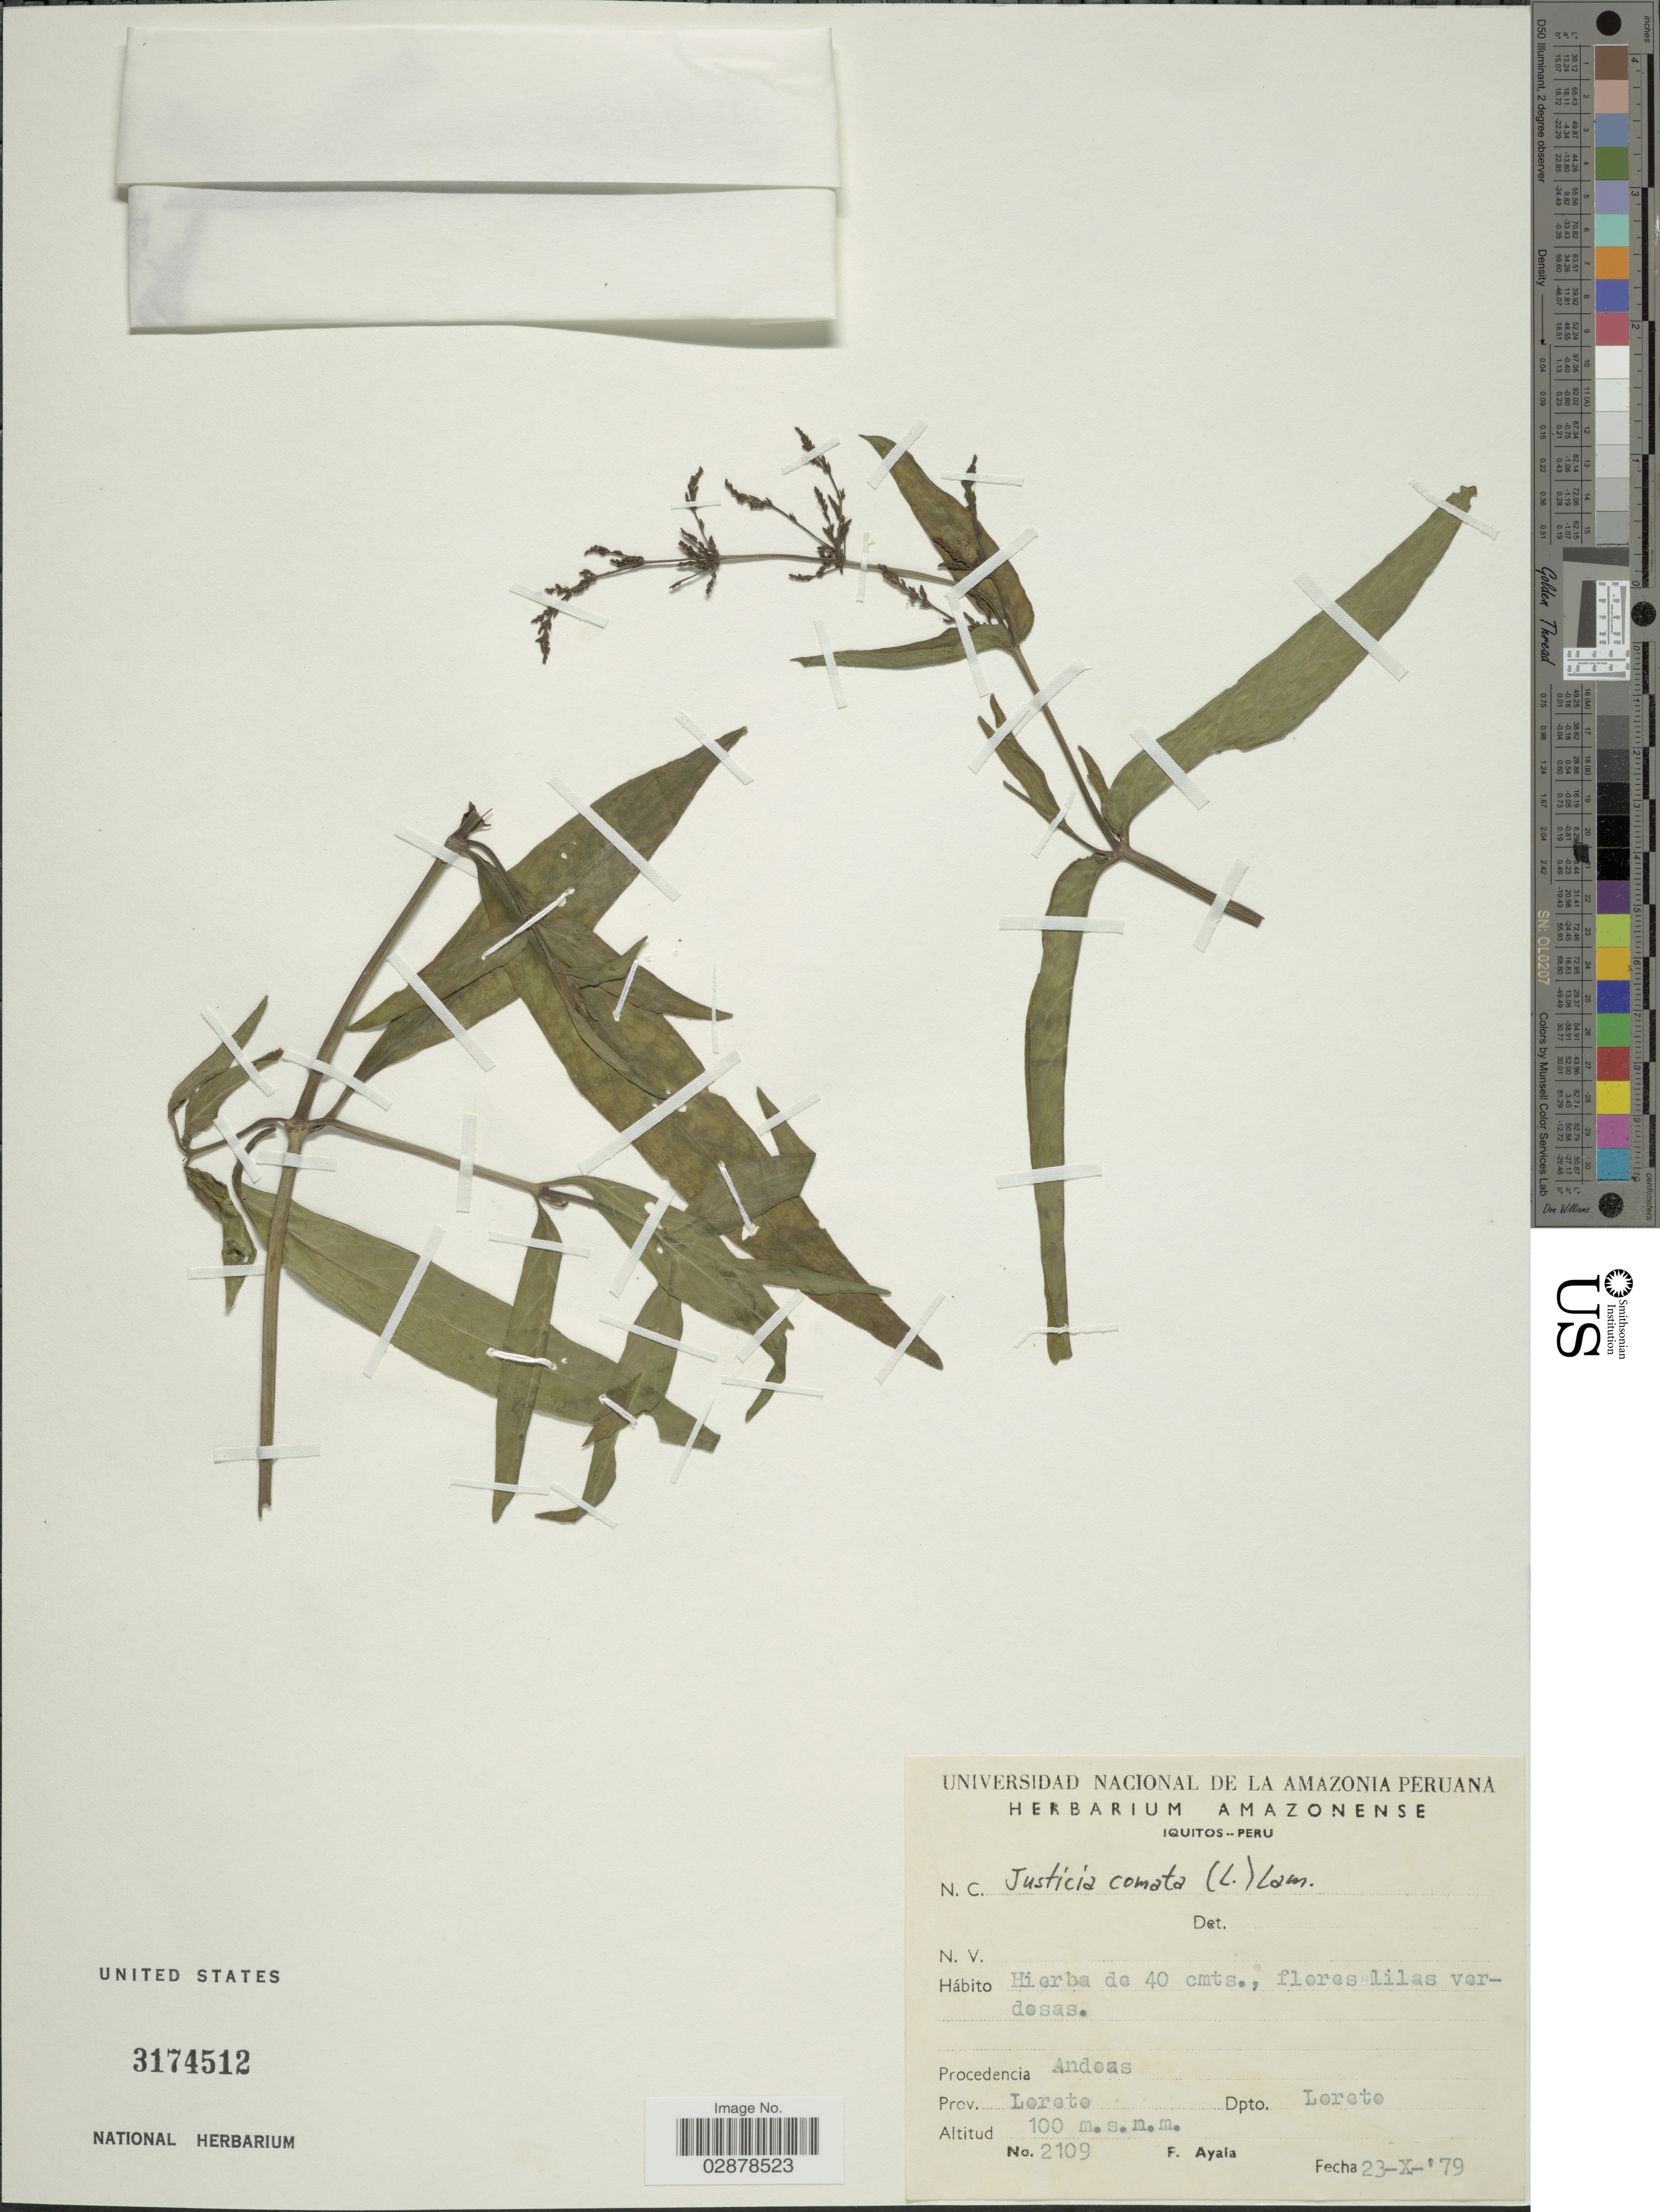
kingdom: Plantae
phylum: Tracheophyta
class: Magnoliopsida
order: Lamiales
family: Acanthaceae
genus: Justicia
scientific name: Justicia comata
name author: (L.) Lam.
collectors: F. Ayala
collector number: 2109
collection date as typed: Transcribed d/m/y: 23/10/79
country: Peru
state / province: Loreto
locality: Andoas. Prov. Loreto, Dpto. Loreto.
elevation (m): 100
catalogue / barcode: US 3174512